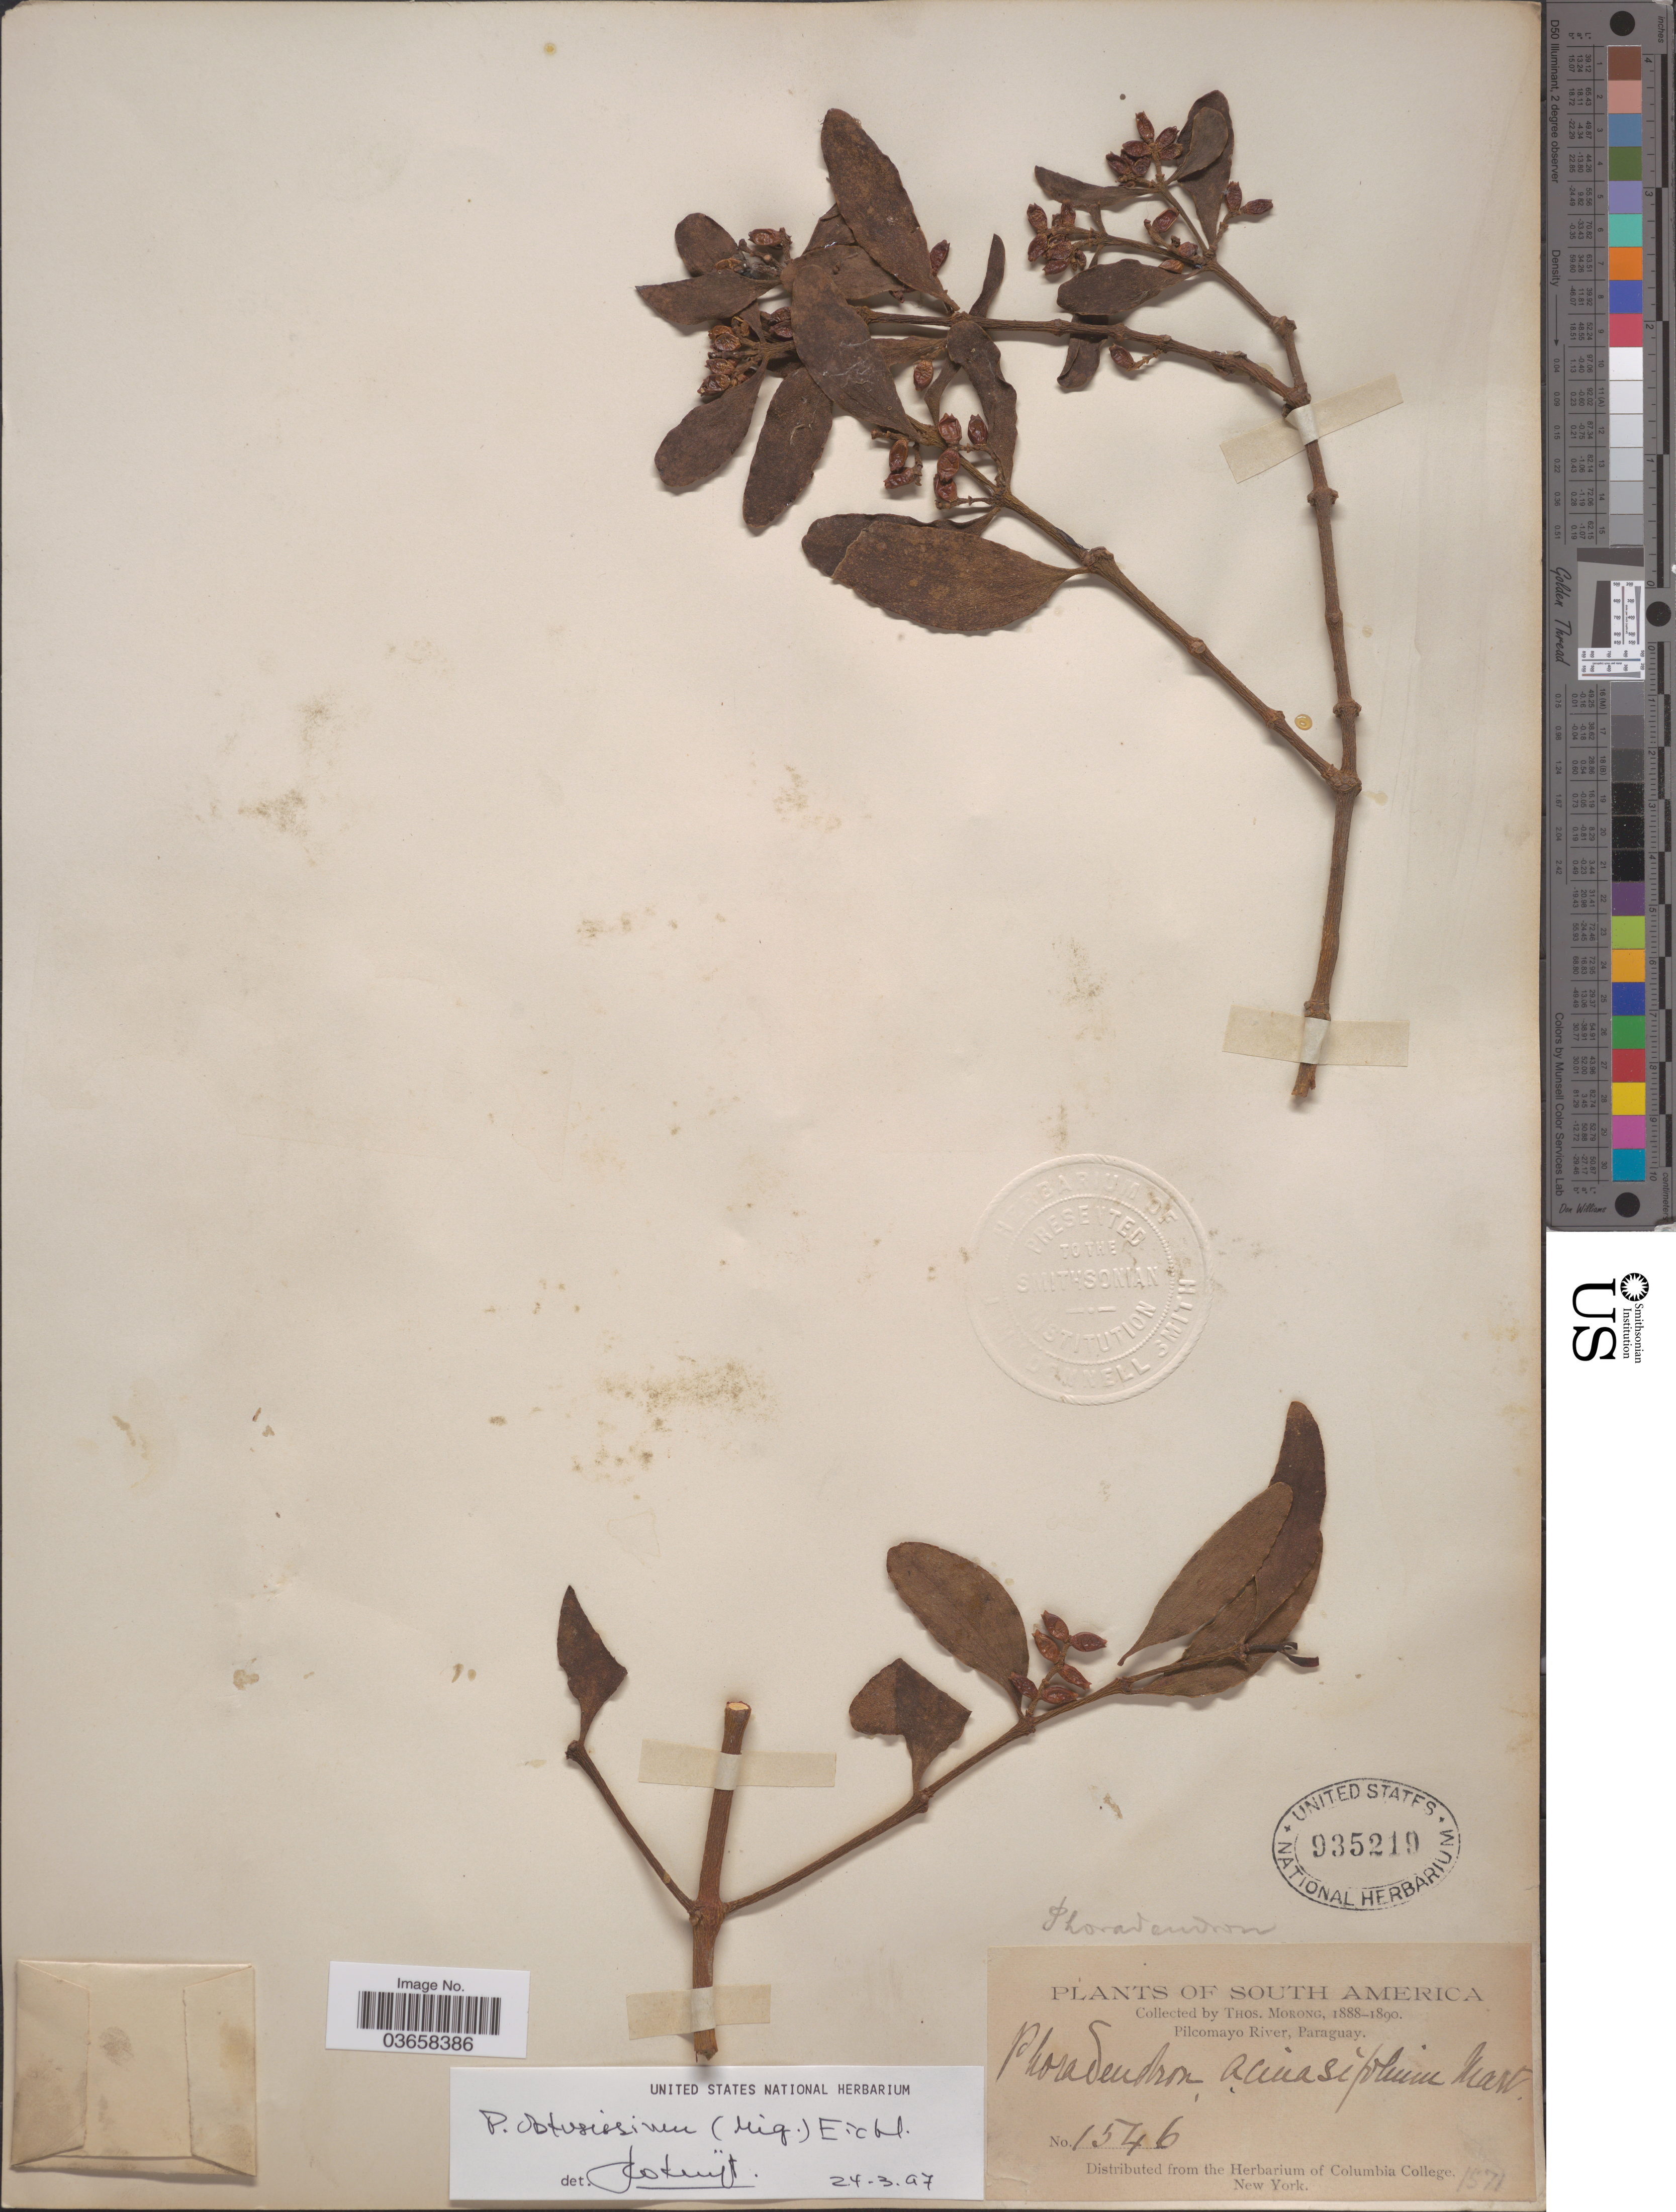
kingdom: Plantae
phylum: Tracheophyta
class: Magnoliopsida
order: Santalales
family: Viscaceae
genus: Phoradendron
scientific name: Phoradendron obtusissimum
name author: (Miq.) Eichler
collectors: ex herb. T. Morong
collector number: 1546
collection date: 1888/1890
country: Paraguay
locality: Pilcomayo River.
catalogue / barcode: US 935219